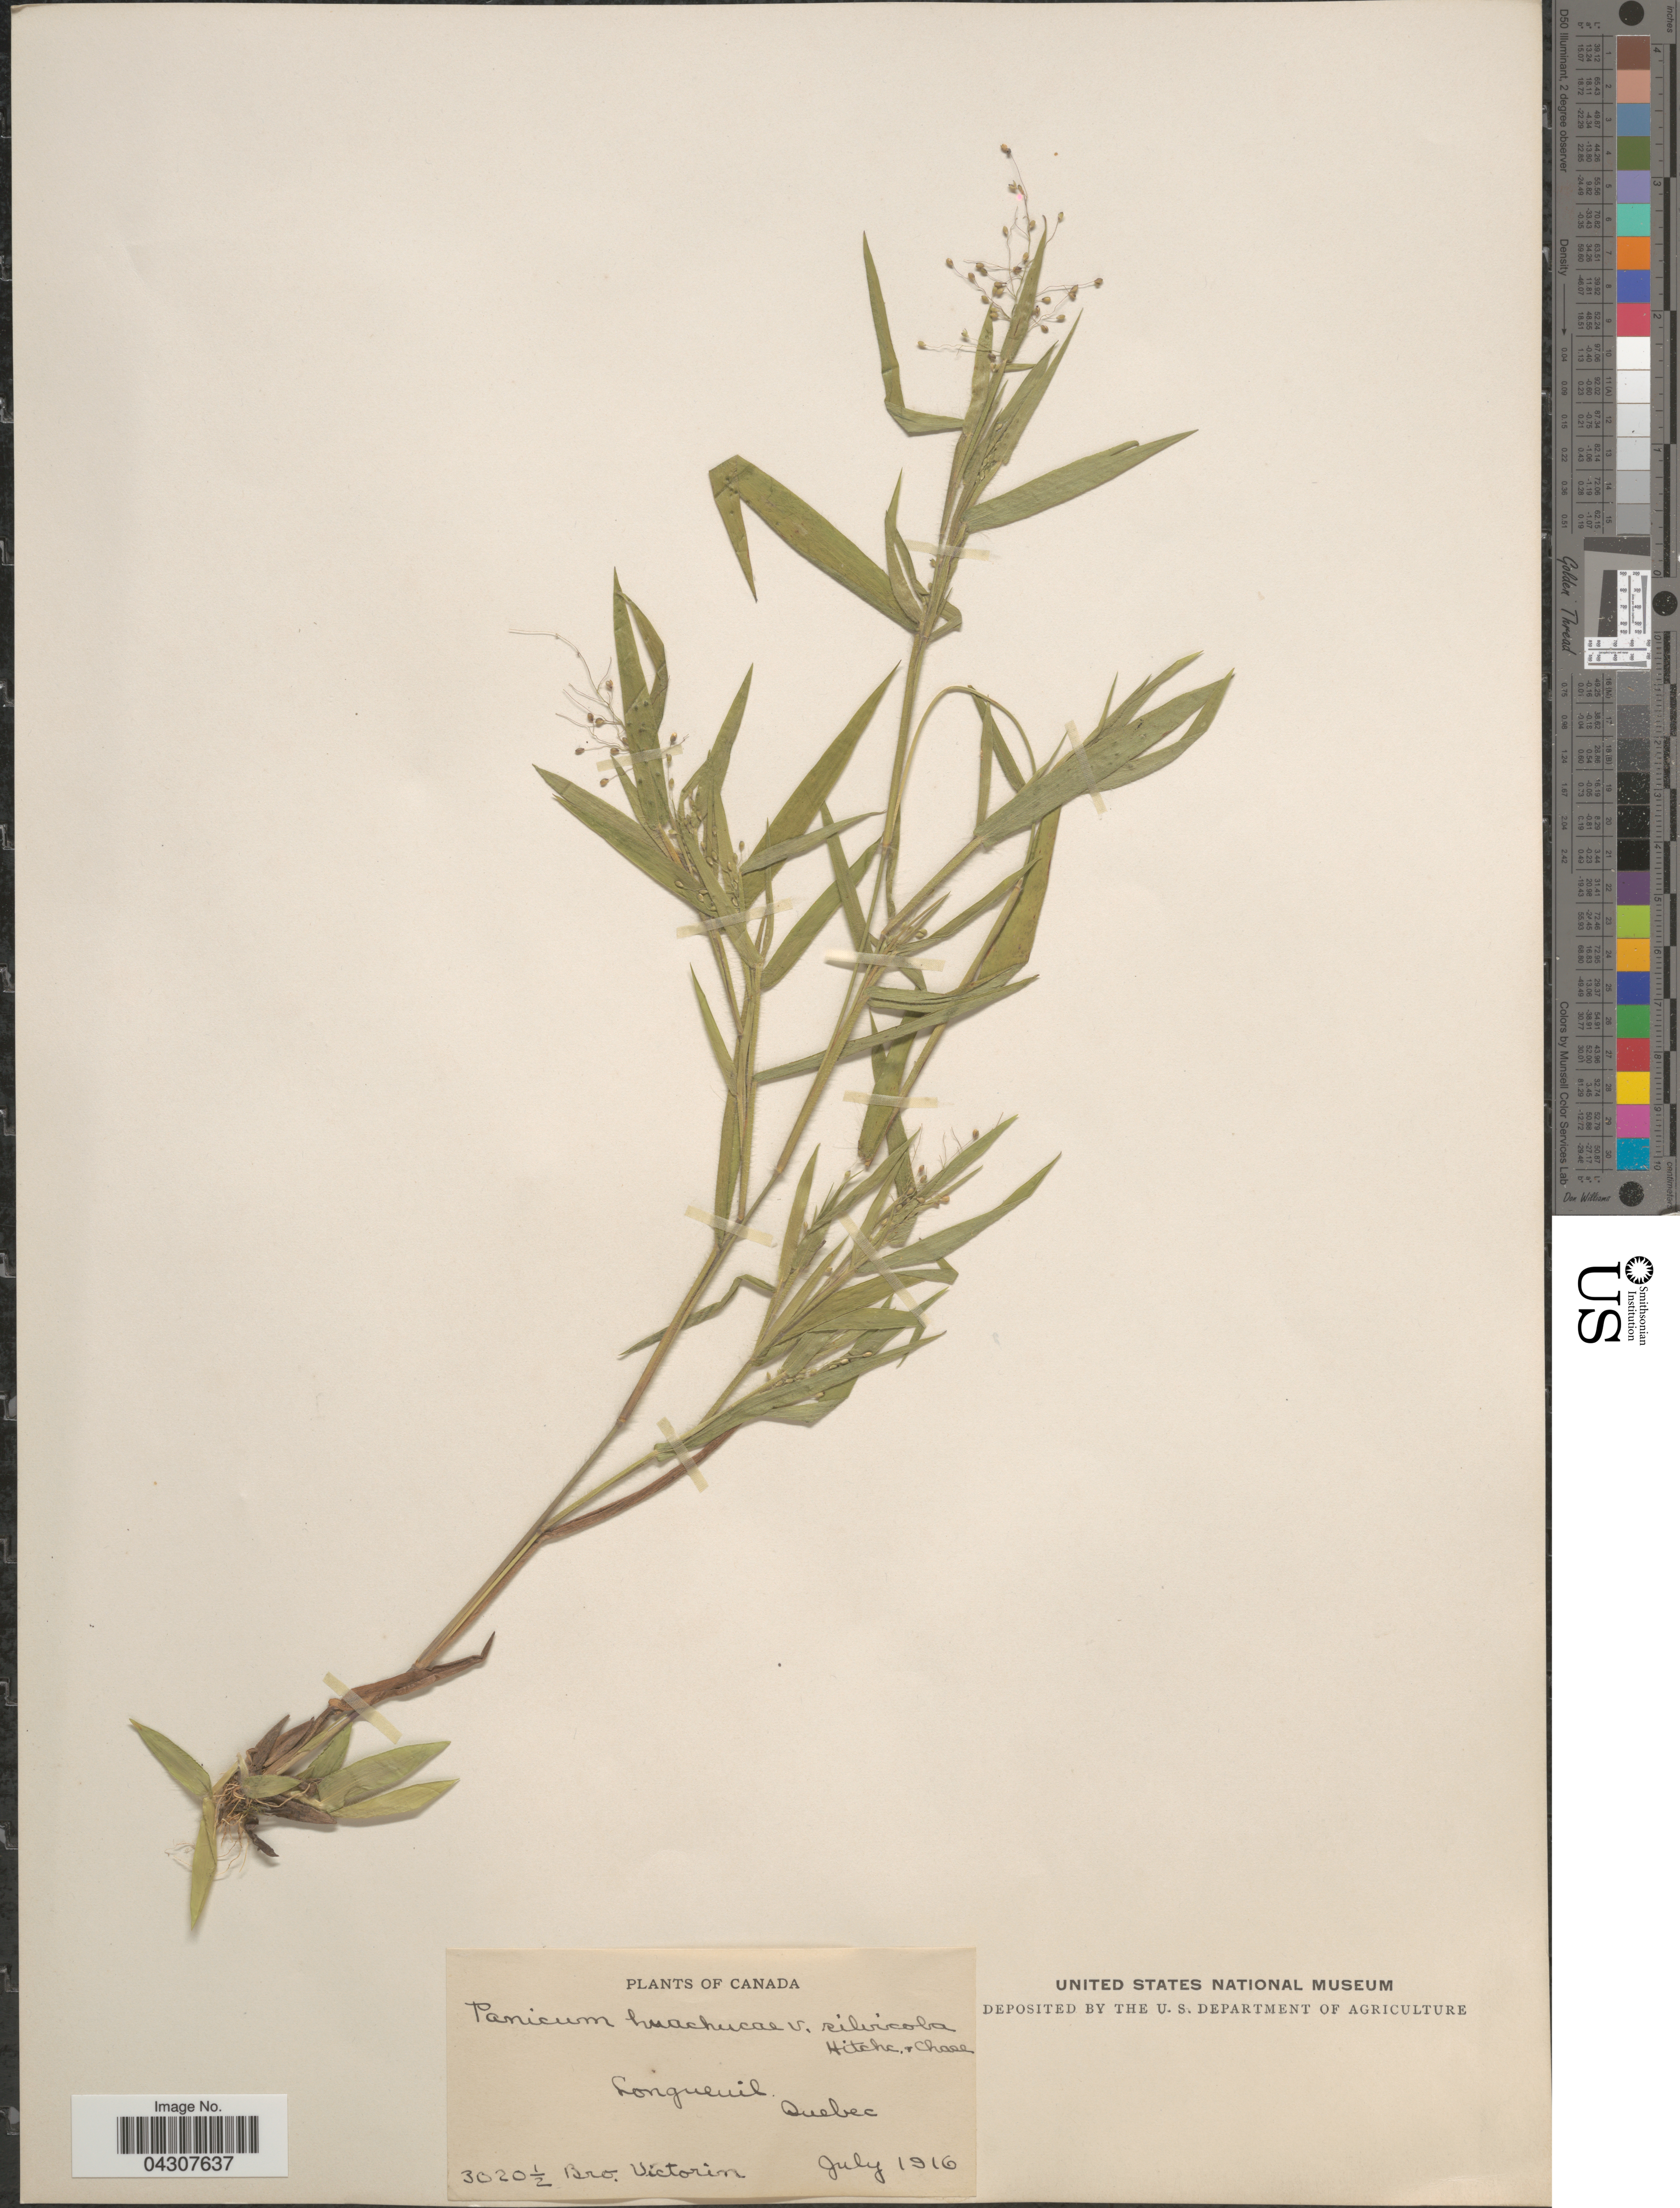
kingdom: Plantae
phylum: Tracheophyta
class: Liliopsida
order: Poales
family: Poaceae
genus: Dichanthelium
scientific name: Dichanthelium acuminatum var. acuminatum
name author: (Sw.) Gould & C.A. Clark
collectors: B. Victorin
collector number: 3020½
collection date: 1916-07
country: Canada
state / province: Quebec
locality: Longueuil.